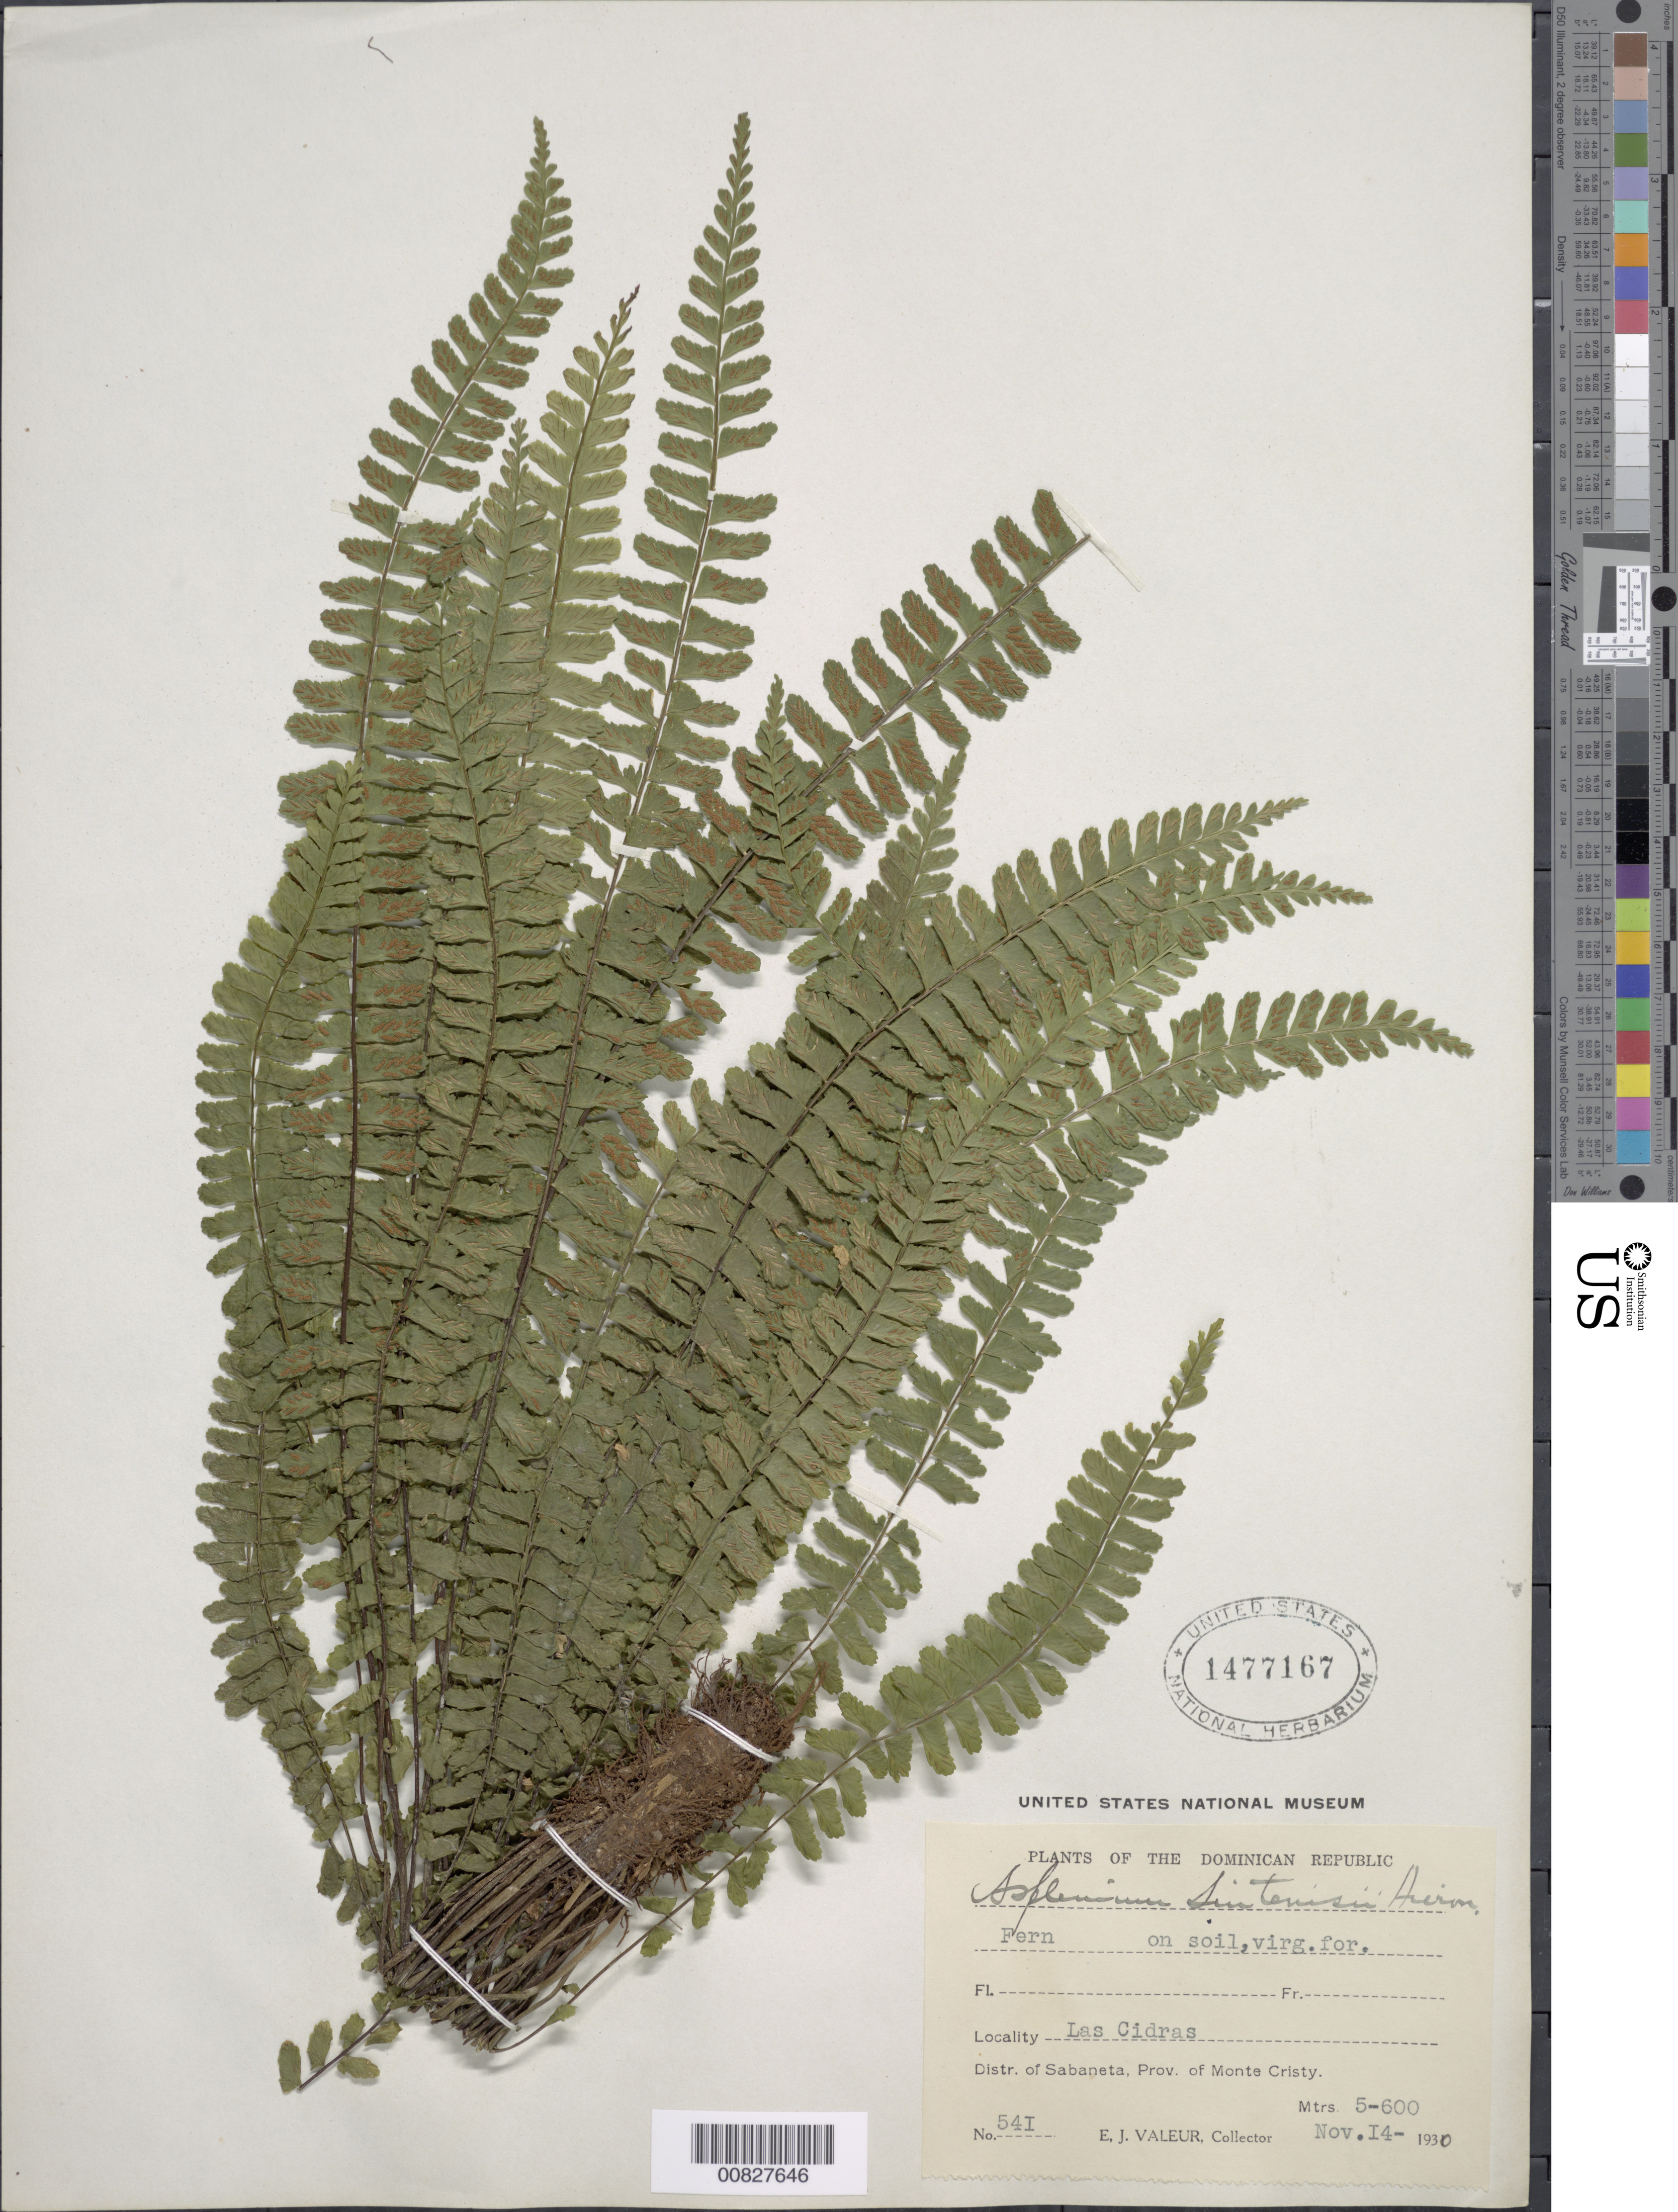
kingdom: Plantae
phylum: Tracheophyta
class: Polypodiopsida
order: Polypodiales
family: Aspleniaceae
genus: Asplenium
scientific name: Asplenium rhomboidale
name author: Desv.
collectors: E. Valeur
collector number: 541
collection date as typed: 14 Nov 1930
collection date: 1930-11-14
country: Dominican Republic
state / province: Monte Cristi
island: Hispaniola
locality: Dist. Sabaneta, Las Cidras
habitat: Virgin forest, on soil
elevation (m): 500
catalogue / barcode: US 1477167